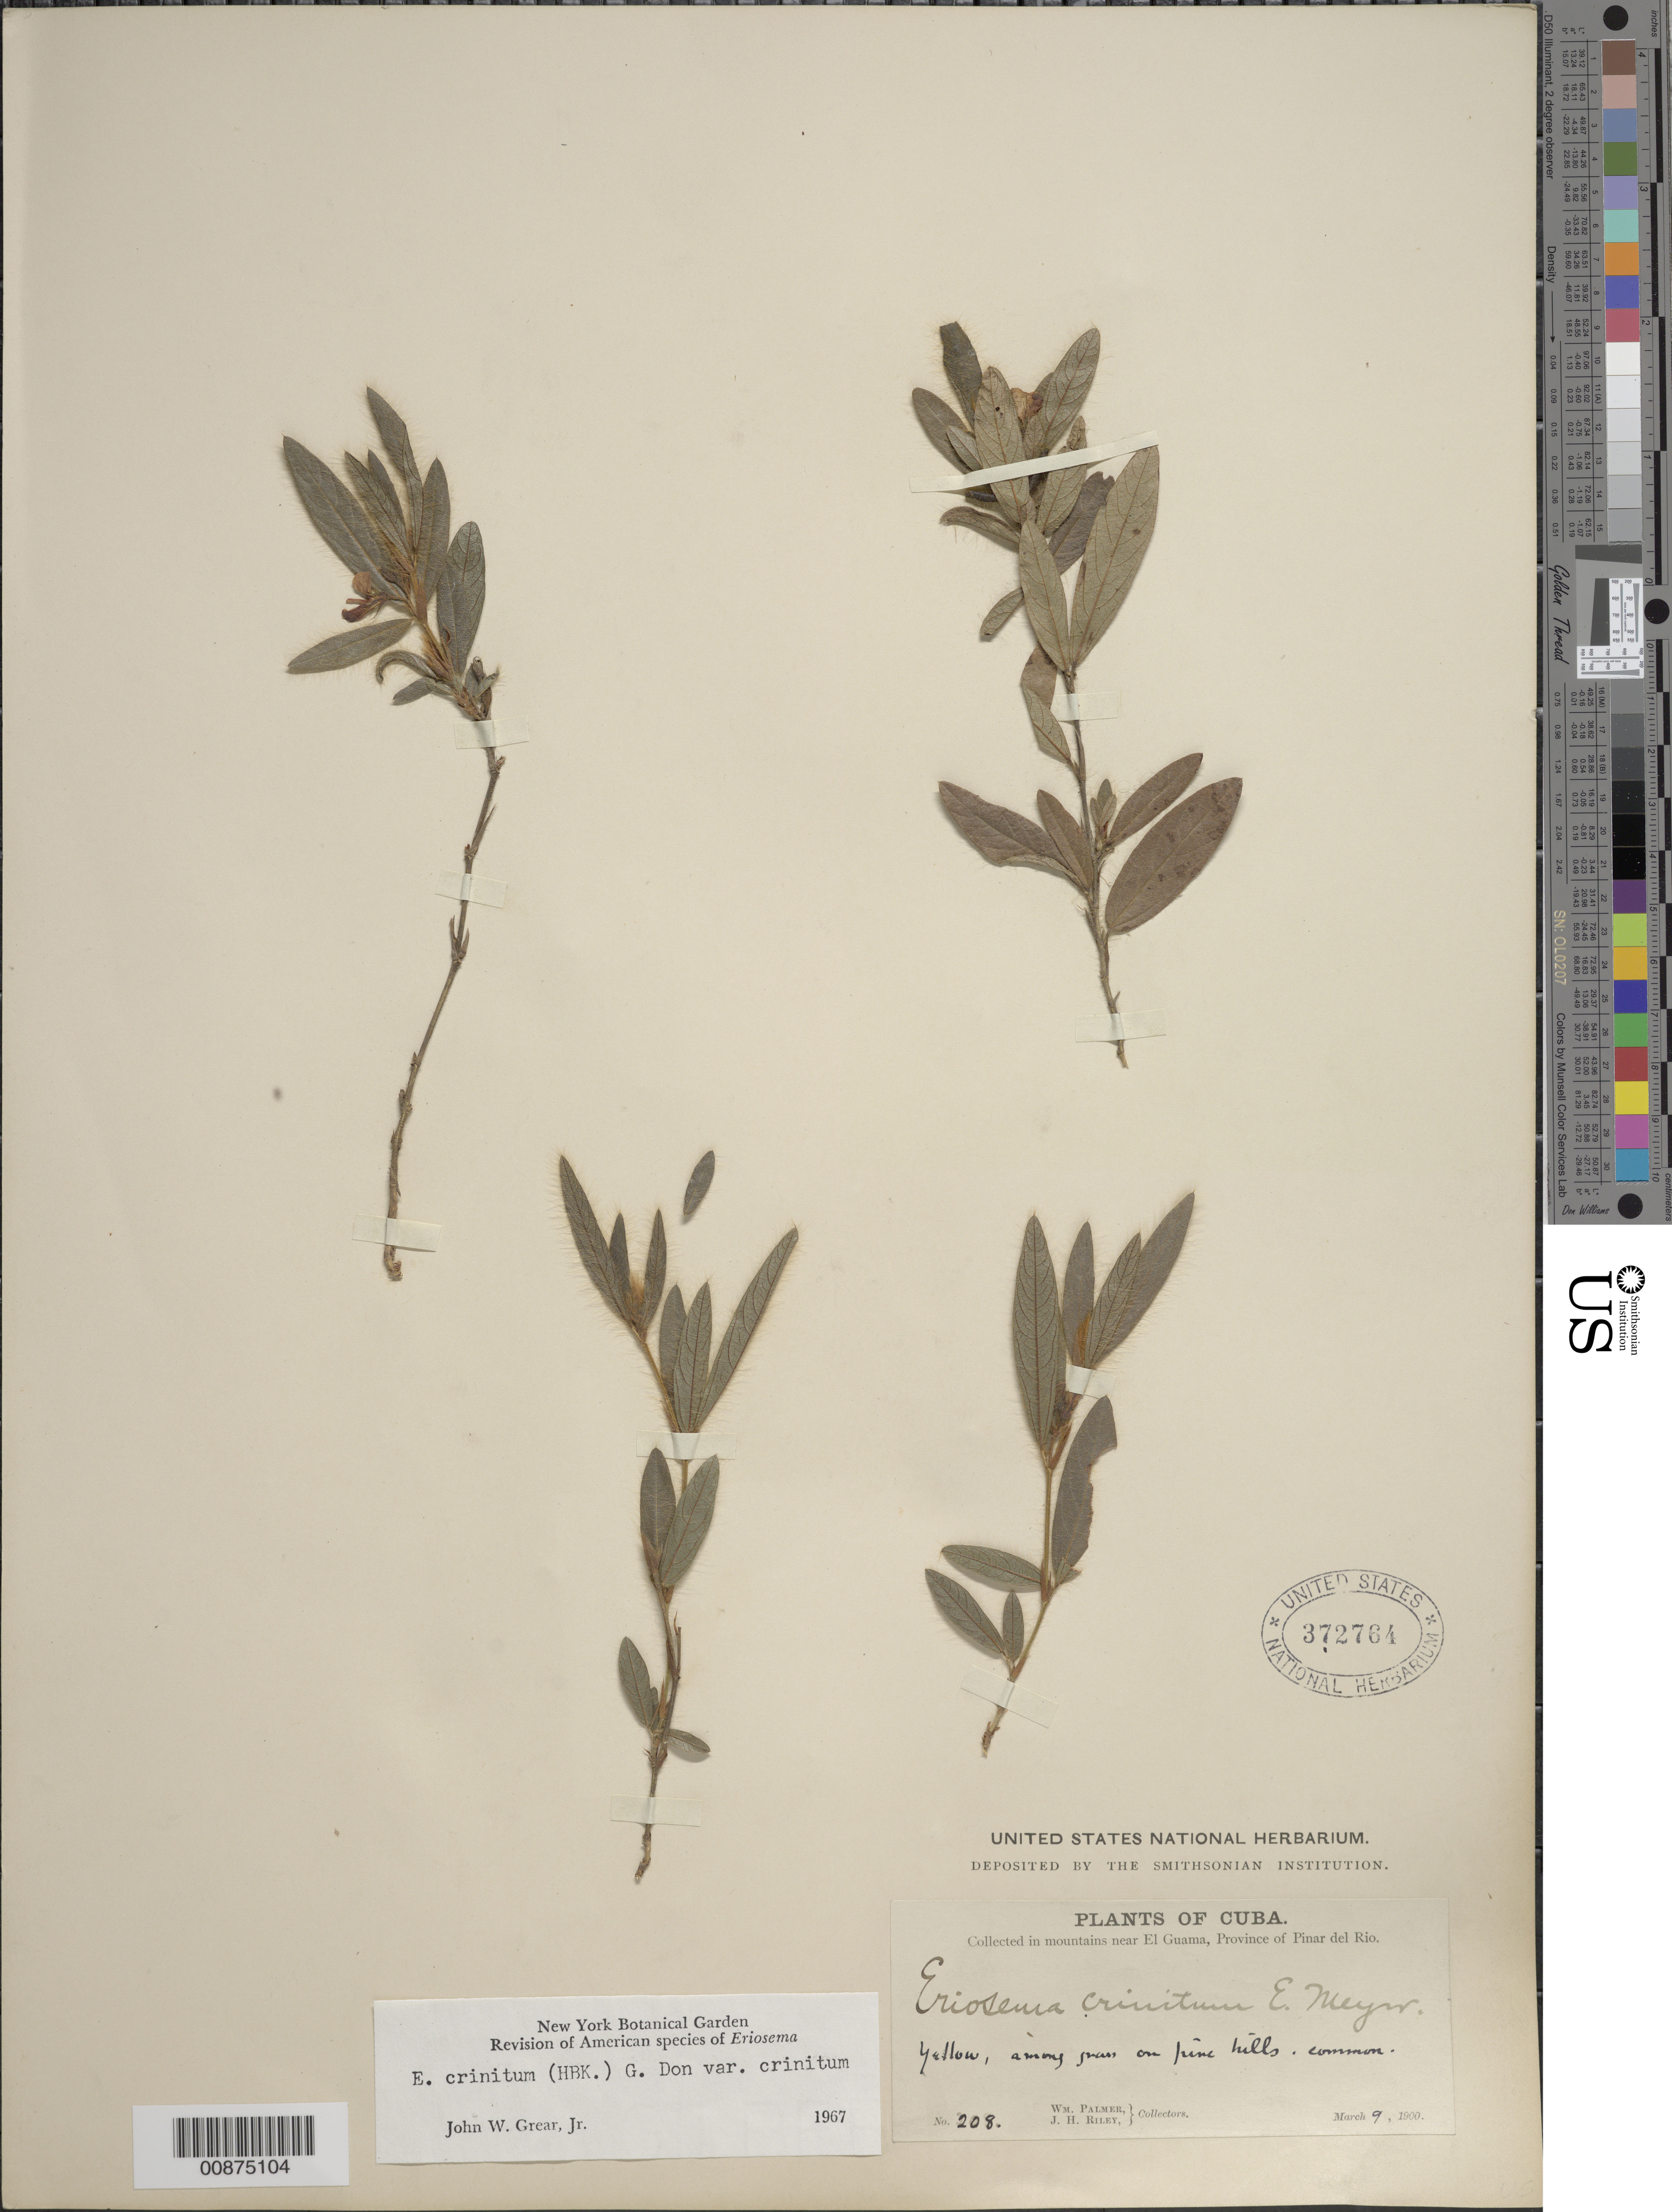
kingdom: Plantae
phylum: Tracheophyta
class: Magnoliopsida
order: Fabales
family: Fabaceae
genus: Eriosema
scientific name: Eriosema crinitum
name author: (Kunth) G. Don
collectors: W. Palmer & J. H. Riley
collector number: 208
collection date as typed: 09 Mar 1900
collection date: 1900-03-09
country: Cuba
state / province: Pinar del Rio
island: Cuba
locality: In mountains near El Guama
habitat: Among grass on Pine hills.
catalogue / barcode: US 372764